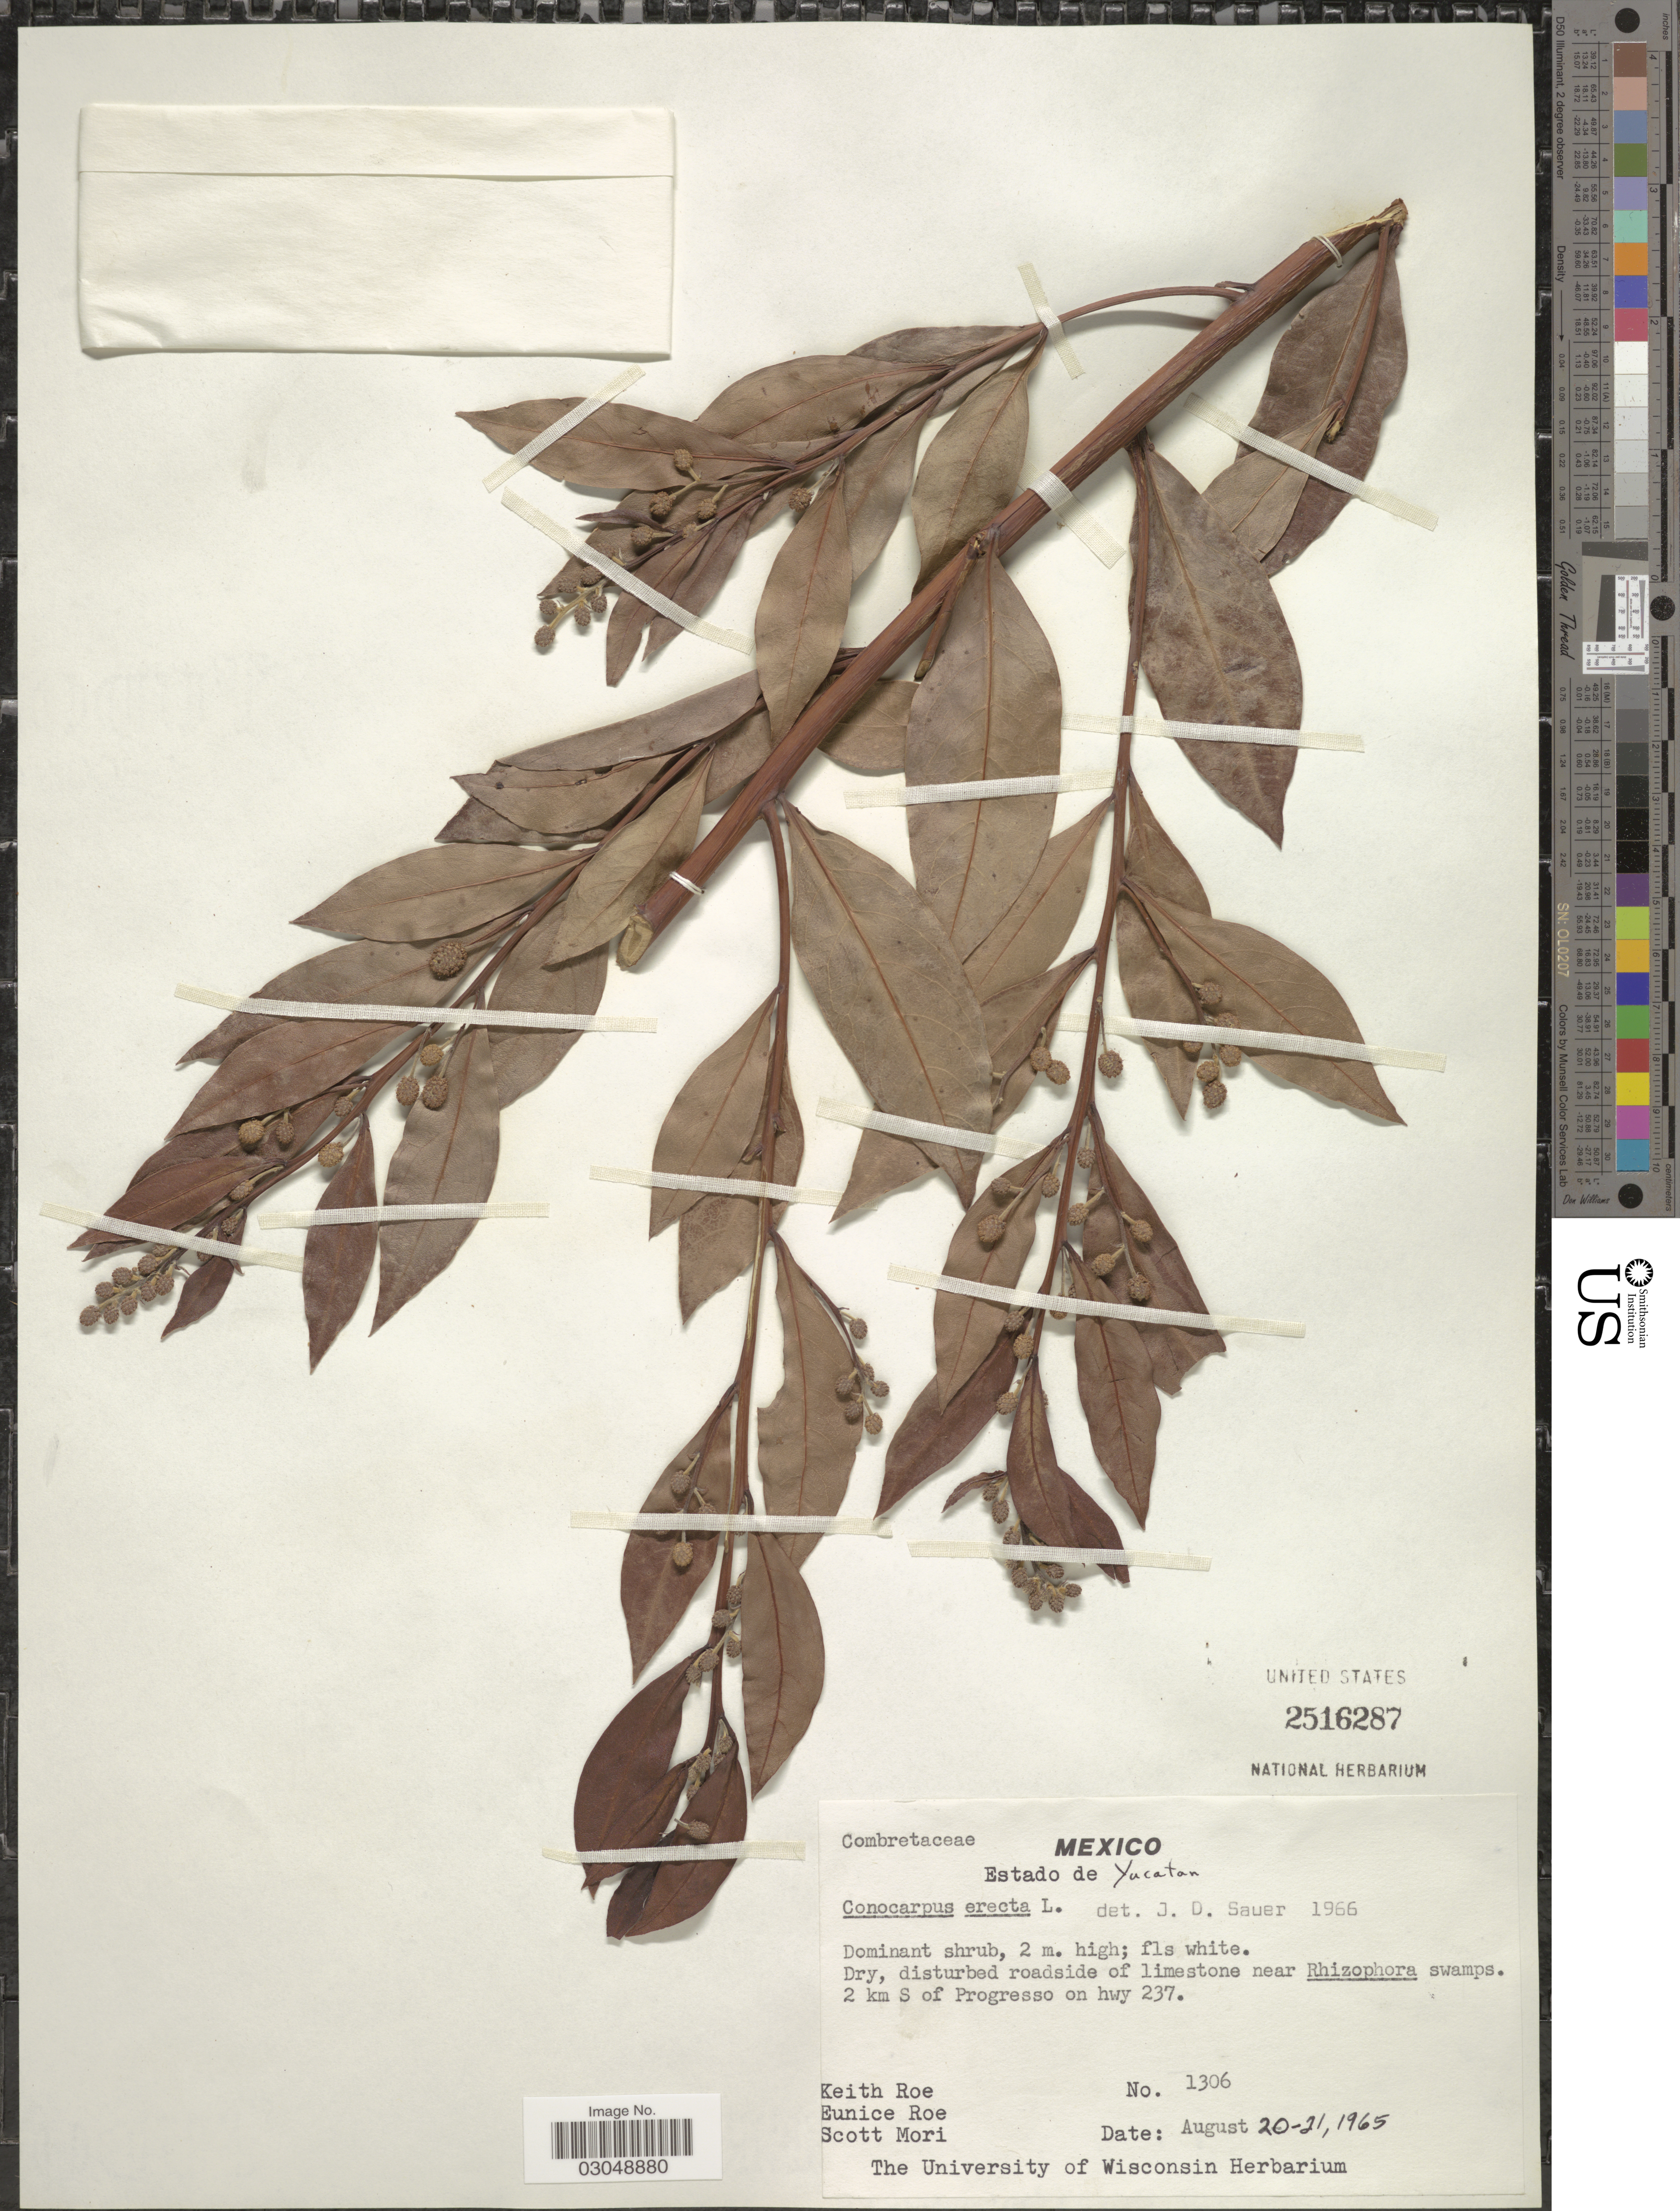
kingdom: Plantae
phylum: Tracheophyta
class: Magnoliopsida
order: Myrtales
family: Combretaceae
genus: Conocarpus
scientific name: Conocarpus erectus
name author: L.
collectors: K. E. Roe, E. Roe & S. Mori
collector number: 1306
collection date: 1965-08-20/1965-08-21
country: Mexico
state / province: Yucatán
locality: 2 km S of Progreso on hwy 237.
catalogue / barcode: US 2516287